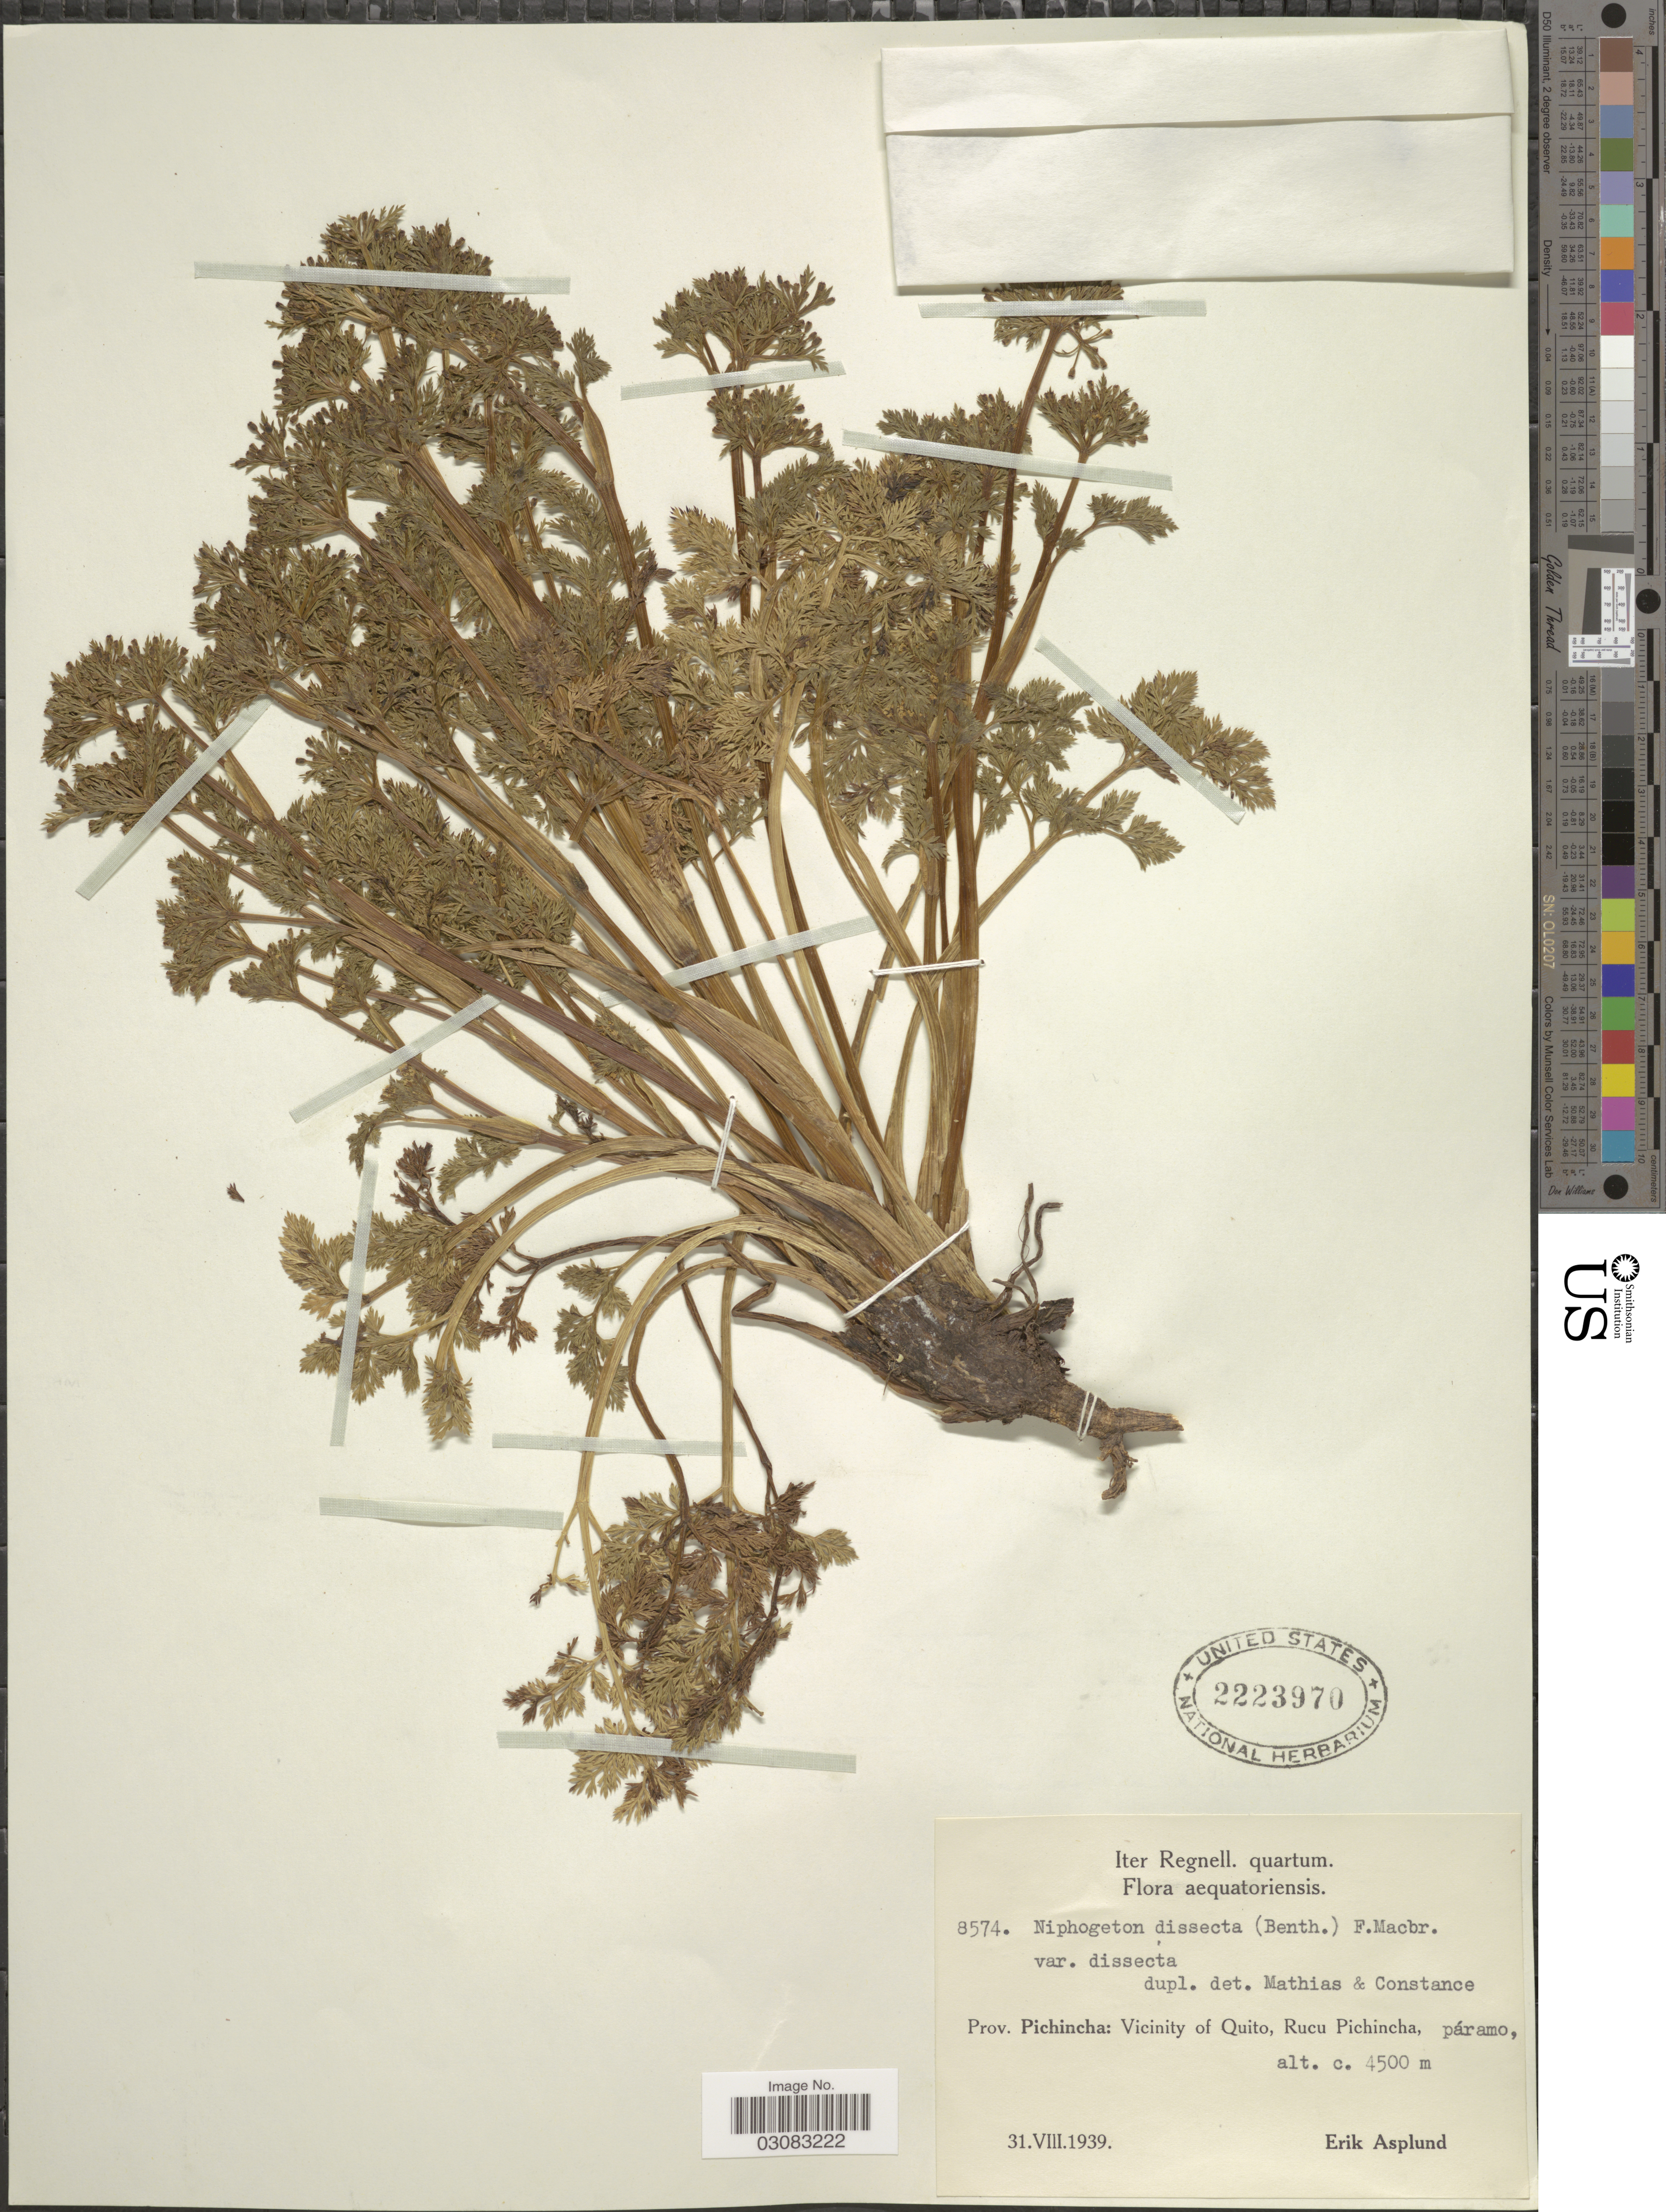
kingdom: Plantae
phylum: Tracheophyta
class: Magnoliopsida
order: Apiales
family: Apiaceae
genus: Niphogeton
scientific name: Niphogeton dissecta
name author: (Benth.) J.F. Macbr.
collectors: E. Asplund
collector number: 8574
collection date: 1939-08-03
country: Ecuador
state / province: Pichincha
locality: Prov. Pichincha: Vicinity of Quito, Rucu Pichincha, páramo.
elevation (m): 4500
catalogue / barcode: US 2223970